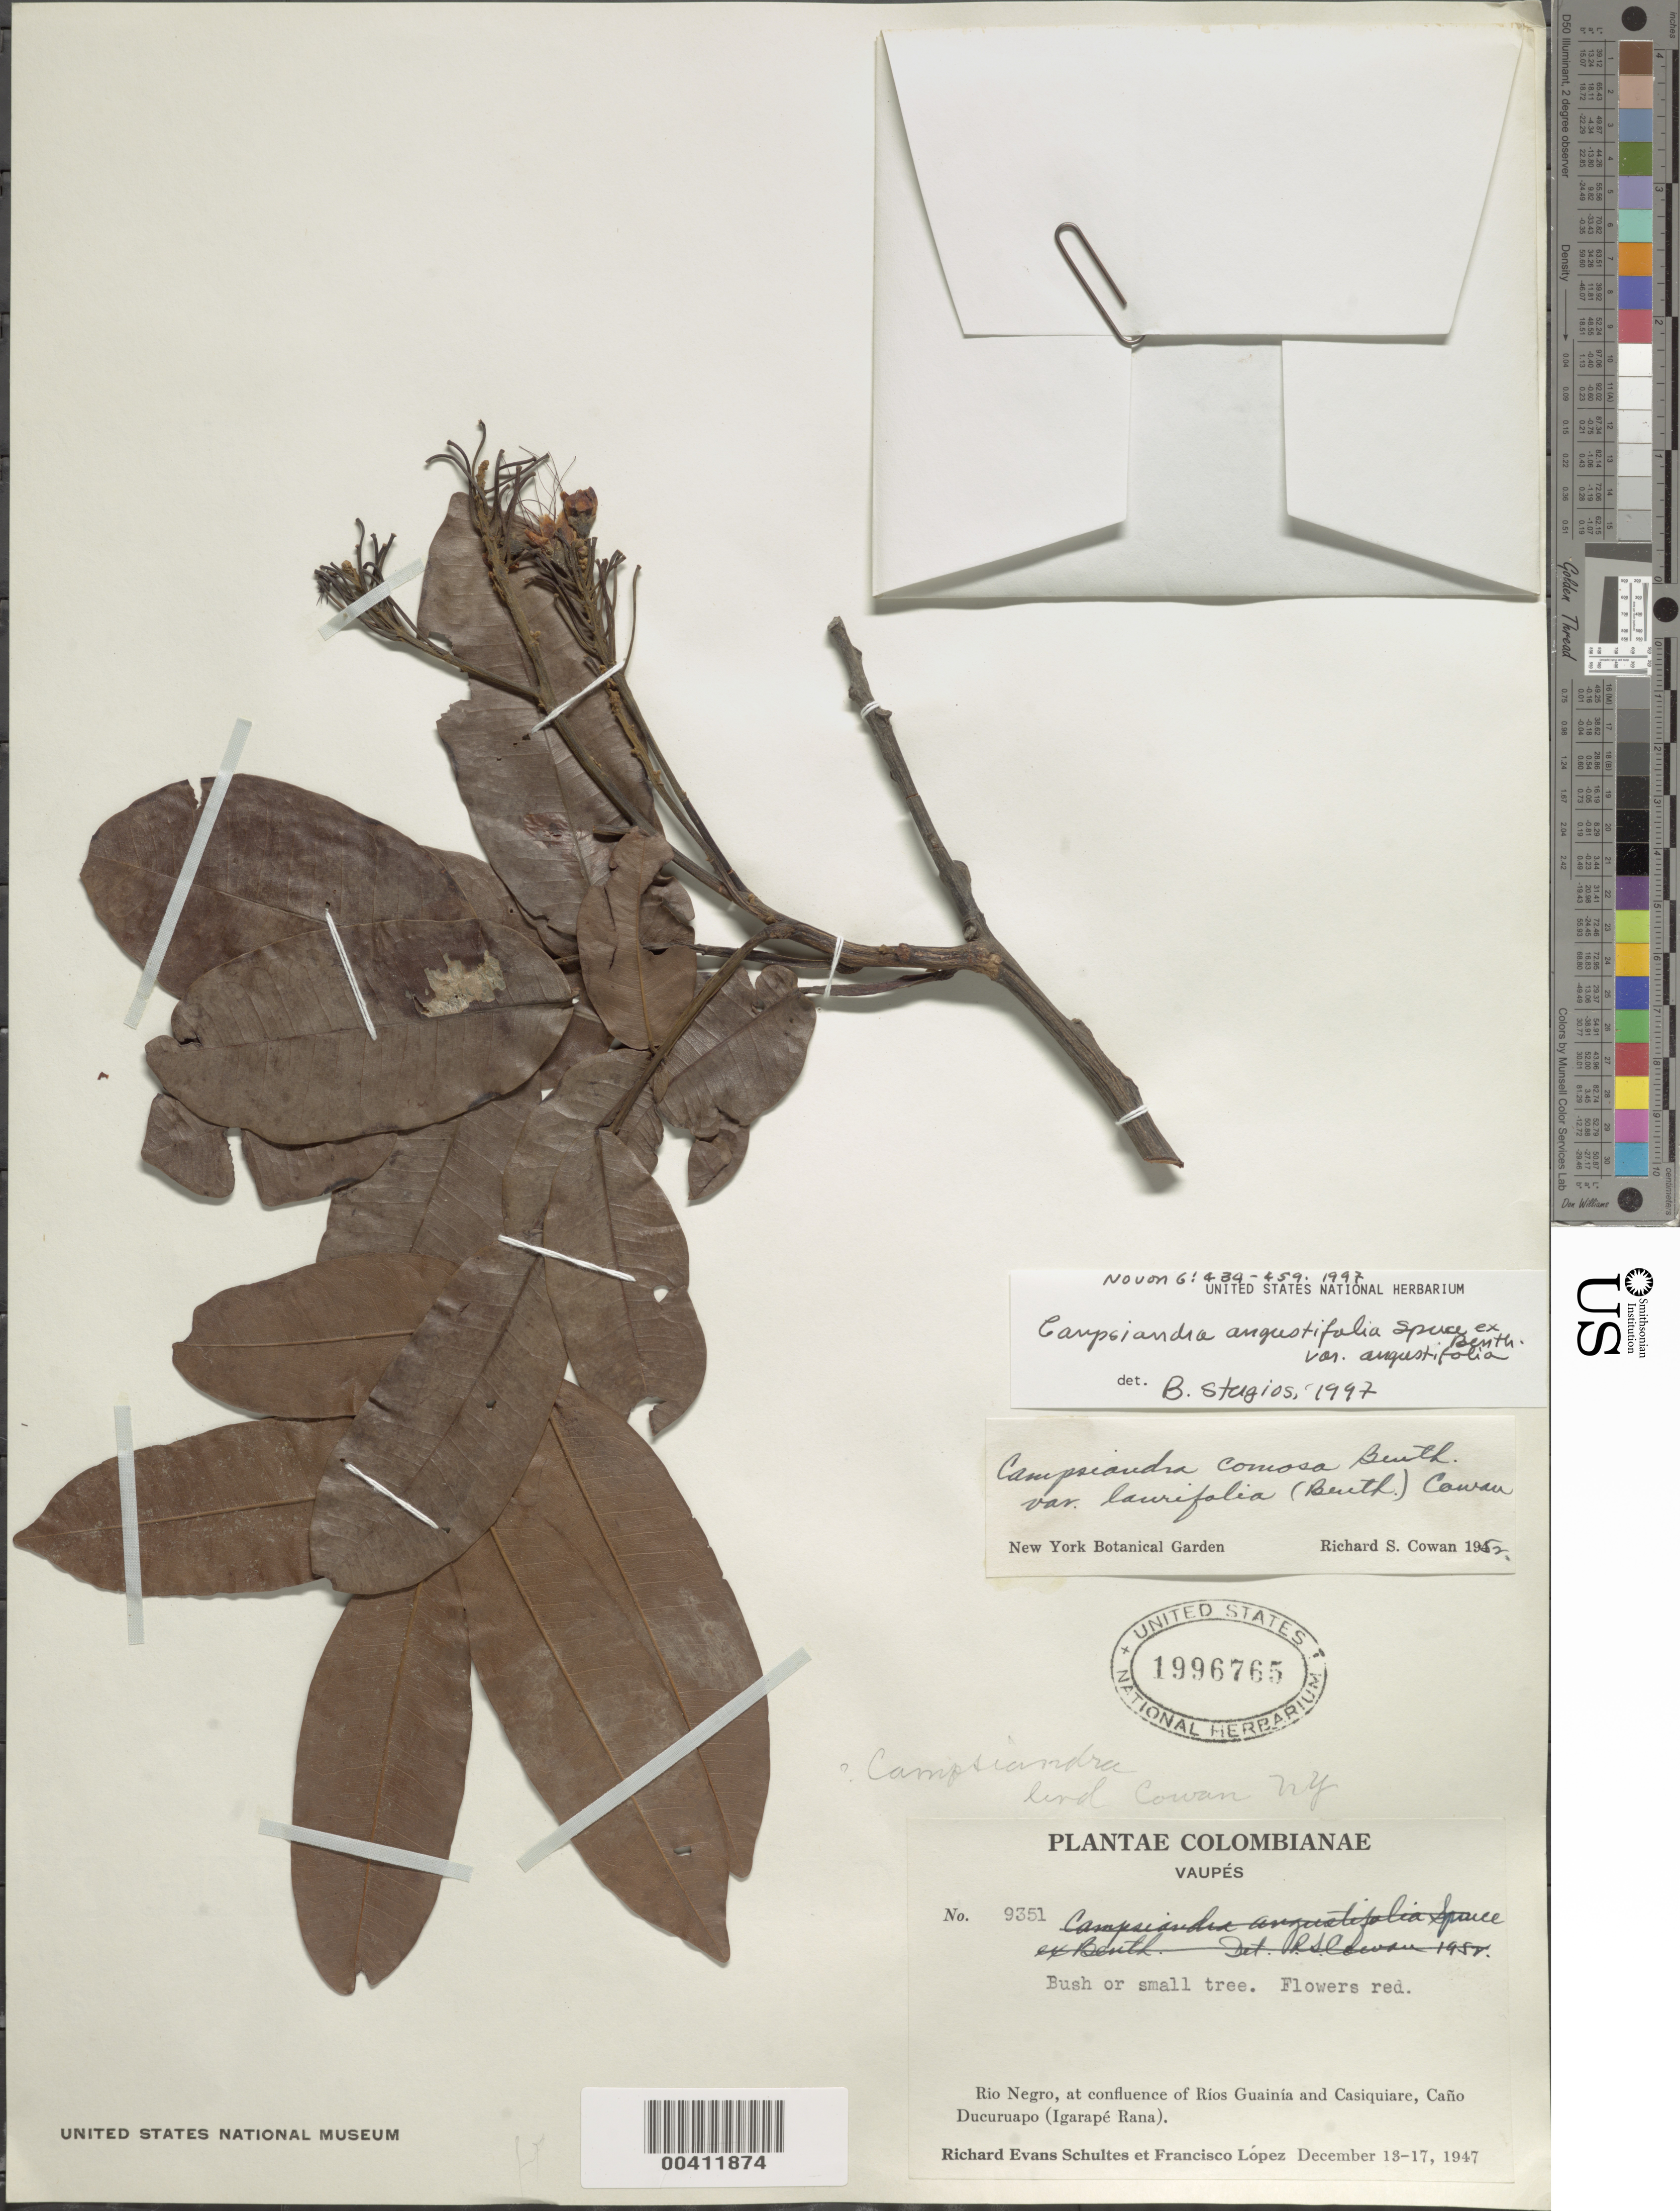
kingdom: Plantae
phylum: Tracheophyta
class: Magnoliopsida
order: Fabales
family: Fabaceae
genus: Campsiandra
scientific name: Campsiandra angustifolia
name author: Spruce ex Benth.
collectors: R. E. Schultes & F. Lopéz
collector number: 9351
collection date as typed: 13 Dec 1947 to 17 Dec 1947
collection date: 1947-12-13/1947-12-17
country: Colombia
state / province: Vaupés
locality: Rio Negro, at confluence of Rios Guainia and Casiquiare, Caño ducuruapo (Igarape Rana)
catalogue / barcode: US 1996765